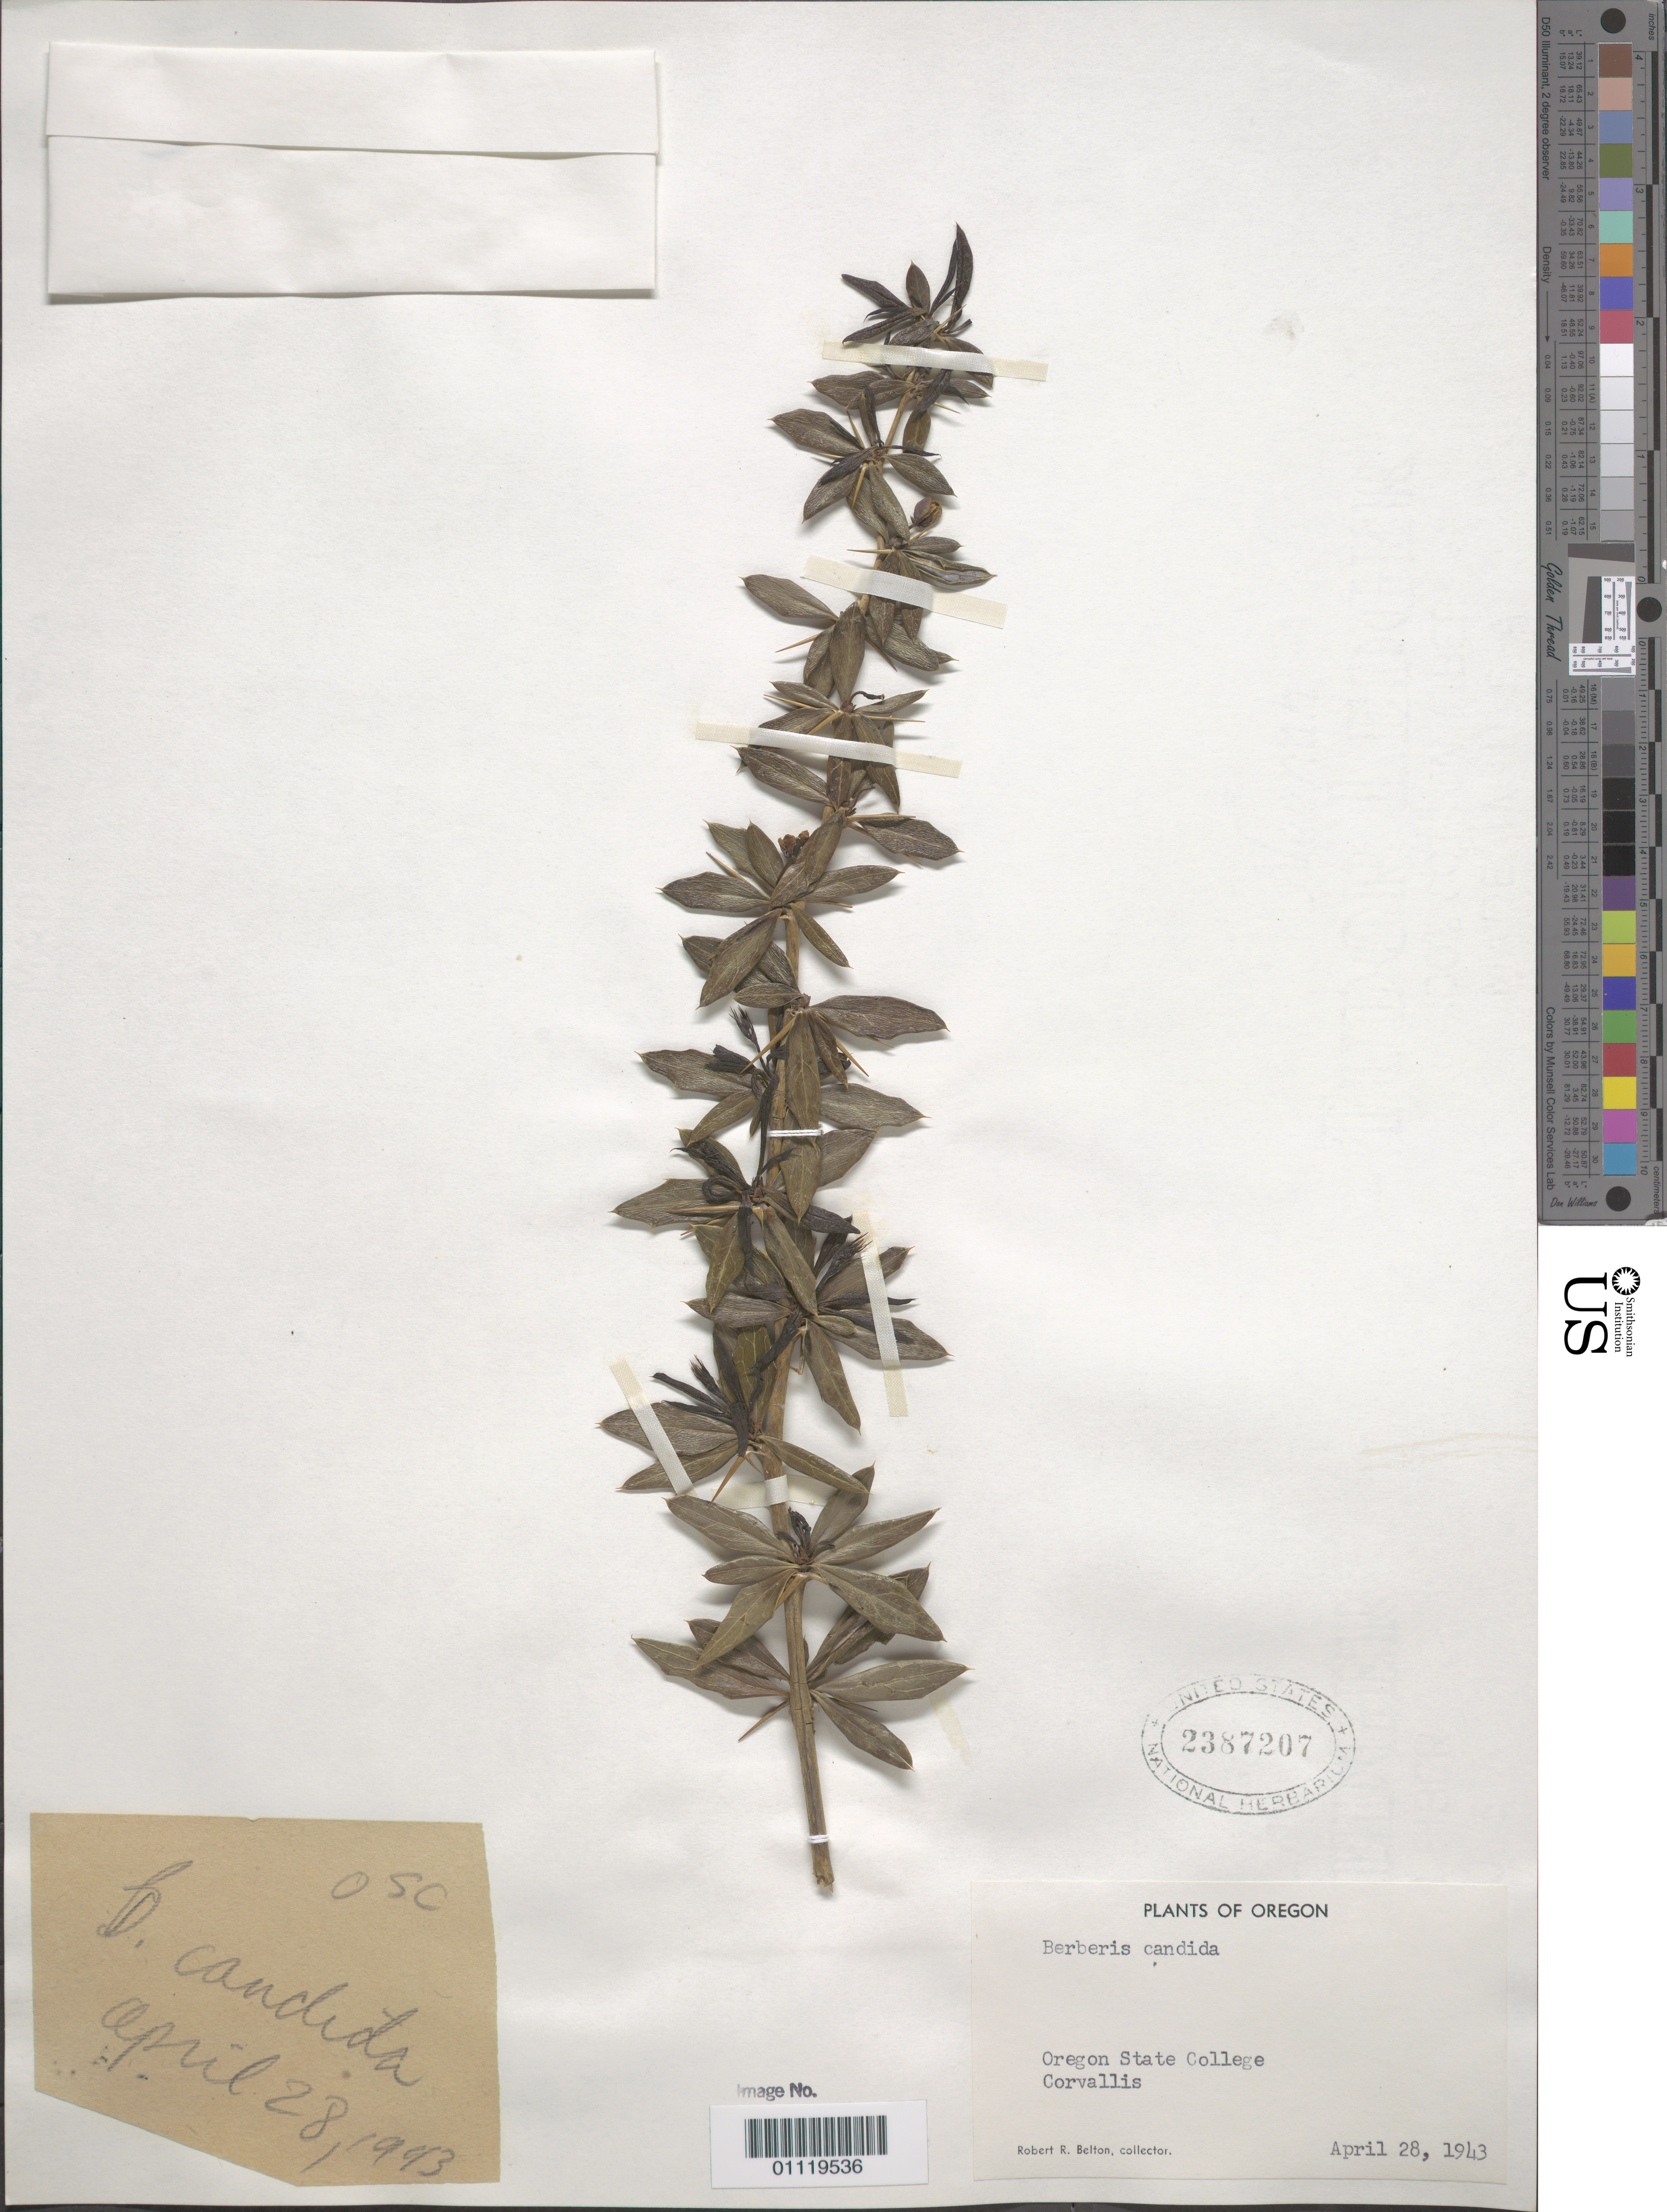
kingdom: Plantae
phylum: Tracheophyta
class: Magnoliopsida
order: Ranunculales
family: Berberidaceae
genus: Berberis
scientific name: Berberis candidula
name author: (C.K. Schneid.) C.K. Schneid.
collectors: R. Belton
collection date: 1943-04-28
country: United States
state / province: Oregon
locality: Corvallis city, Oregon State College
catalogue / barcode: US 2387207